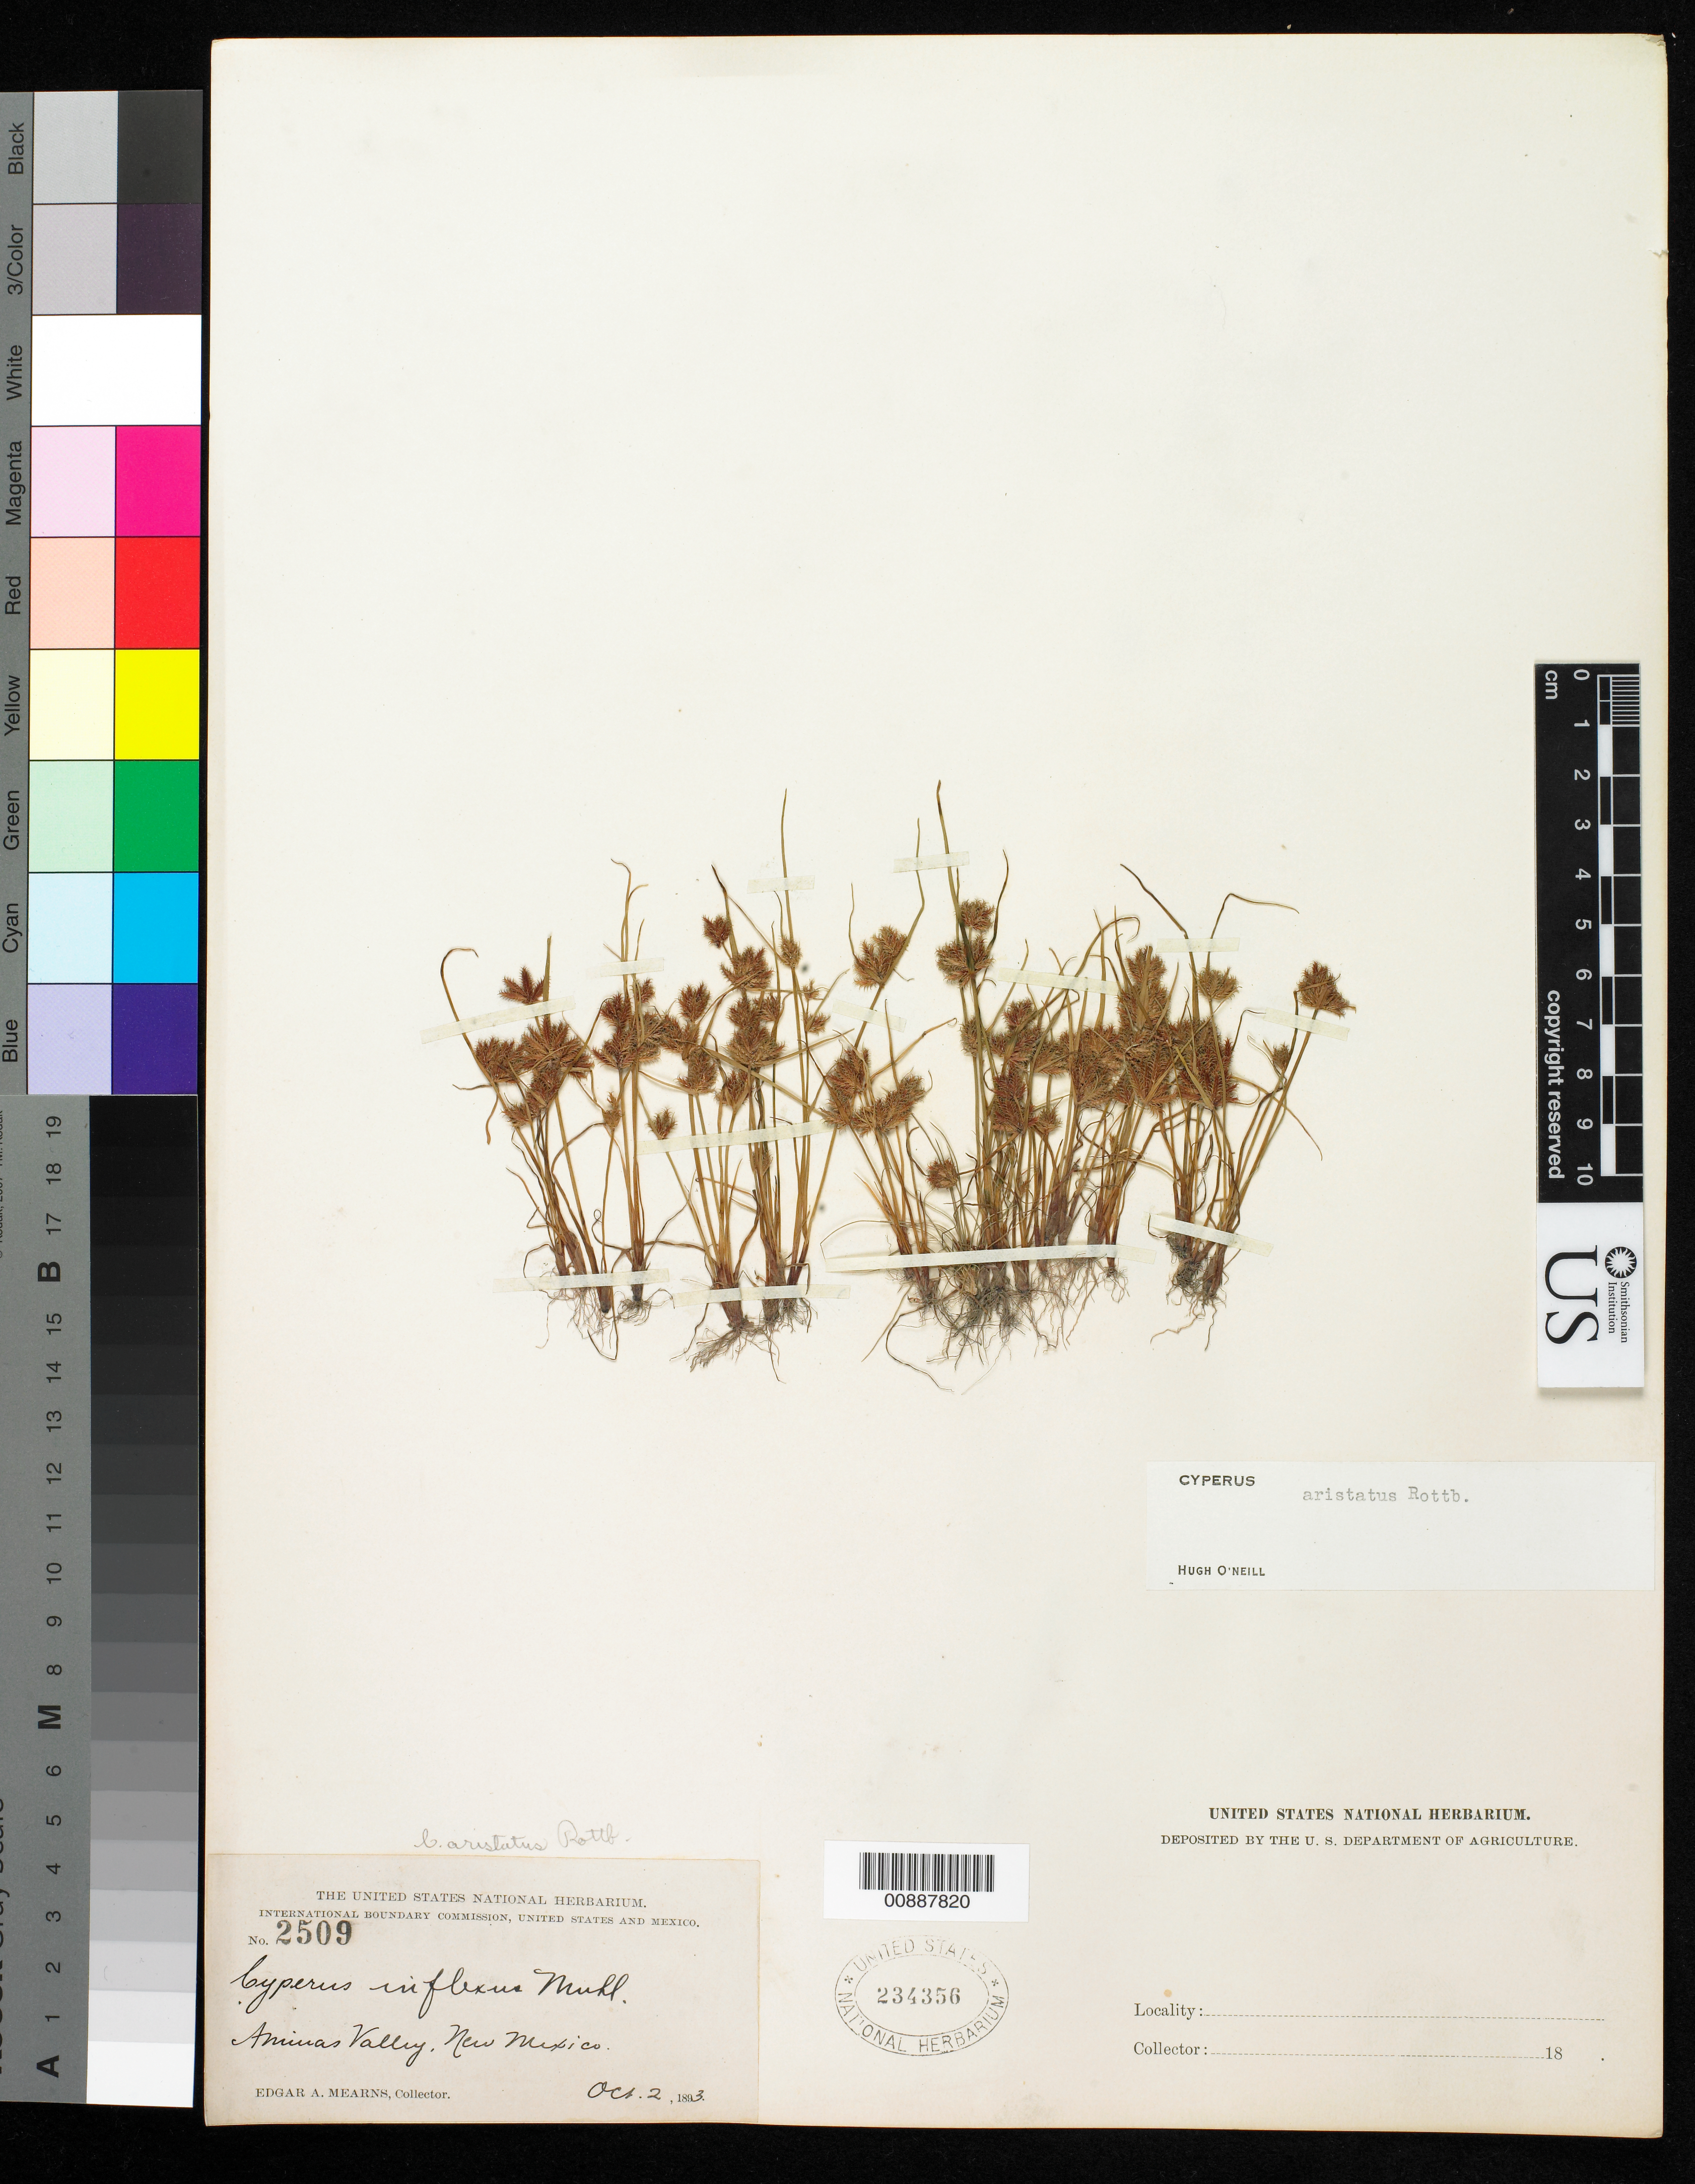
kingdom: Plantae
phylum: Tracheophyta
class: Liliopsida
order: Poales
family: Cyperaceae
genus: Cyperus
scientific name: Cyperus squarrosus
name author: L.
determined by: Strong, Mark T., (BOT), Smithsonian Institution - National Museum of Natural History (UNITED STATES)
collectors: E. A. Mearns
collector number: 2509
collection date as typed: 02 Oct 1893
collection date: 1893-10-02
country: United States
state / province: New Mexico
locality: Animas Valley, New Mexico.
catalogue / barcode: US 234356